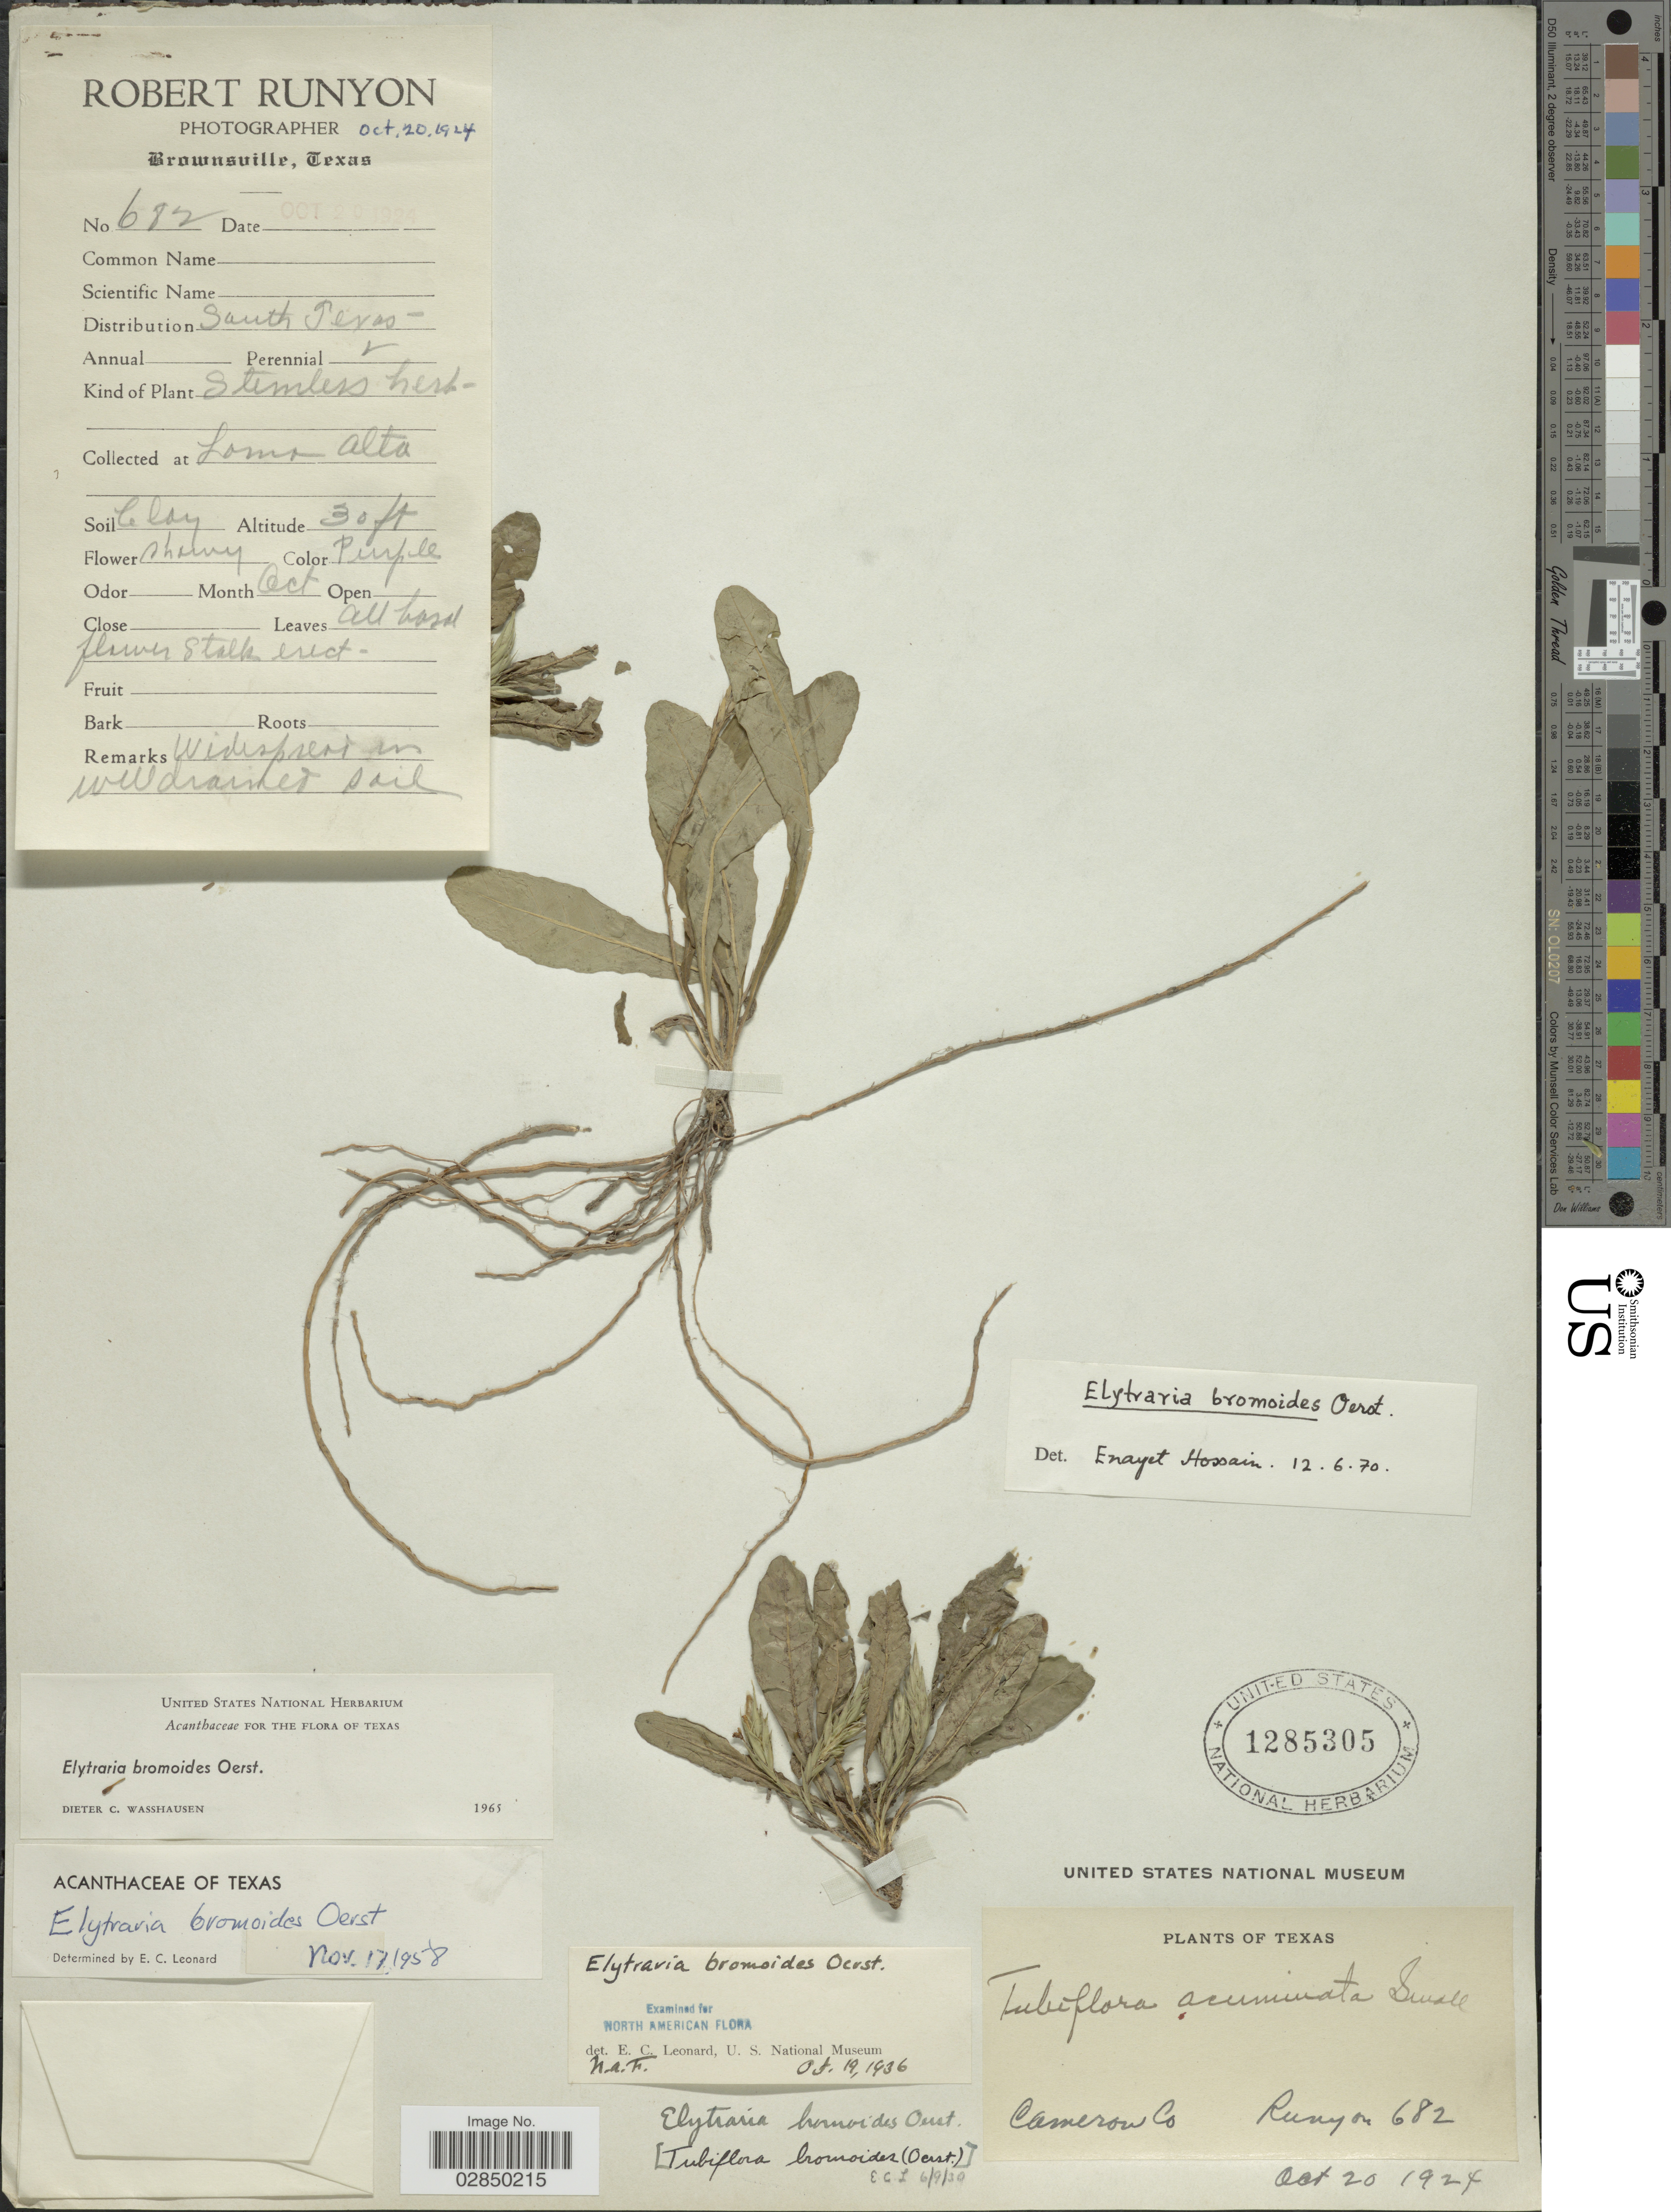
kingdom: Plantae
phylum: Tracheophyta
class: Magnoliopsida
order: Lamiales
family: Acanthaceae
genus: Elytraria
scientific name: Elytraria bromoides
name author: Oerst.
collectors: R. Runyon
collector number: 682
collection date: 1924-10-20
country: United States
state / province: Texas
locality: Cameron Co. Loma Alta.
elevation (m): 9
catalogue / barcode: US 1285305